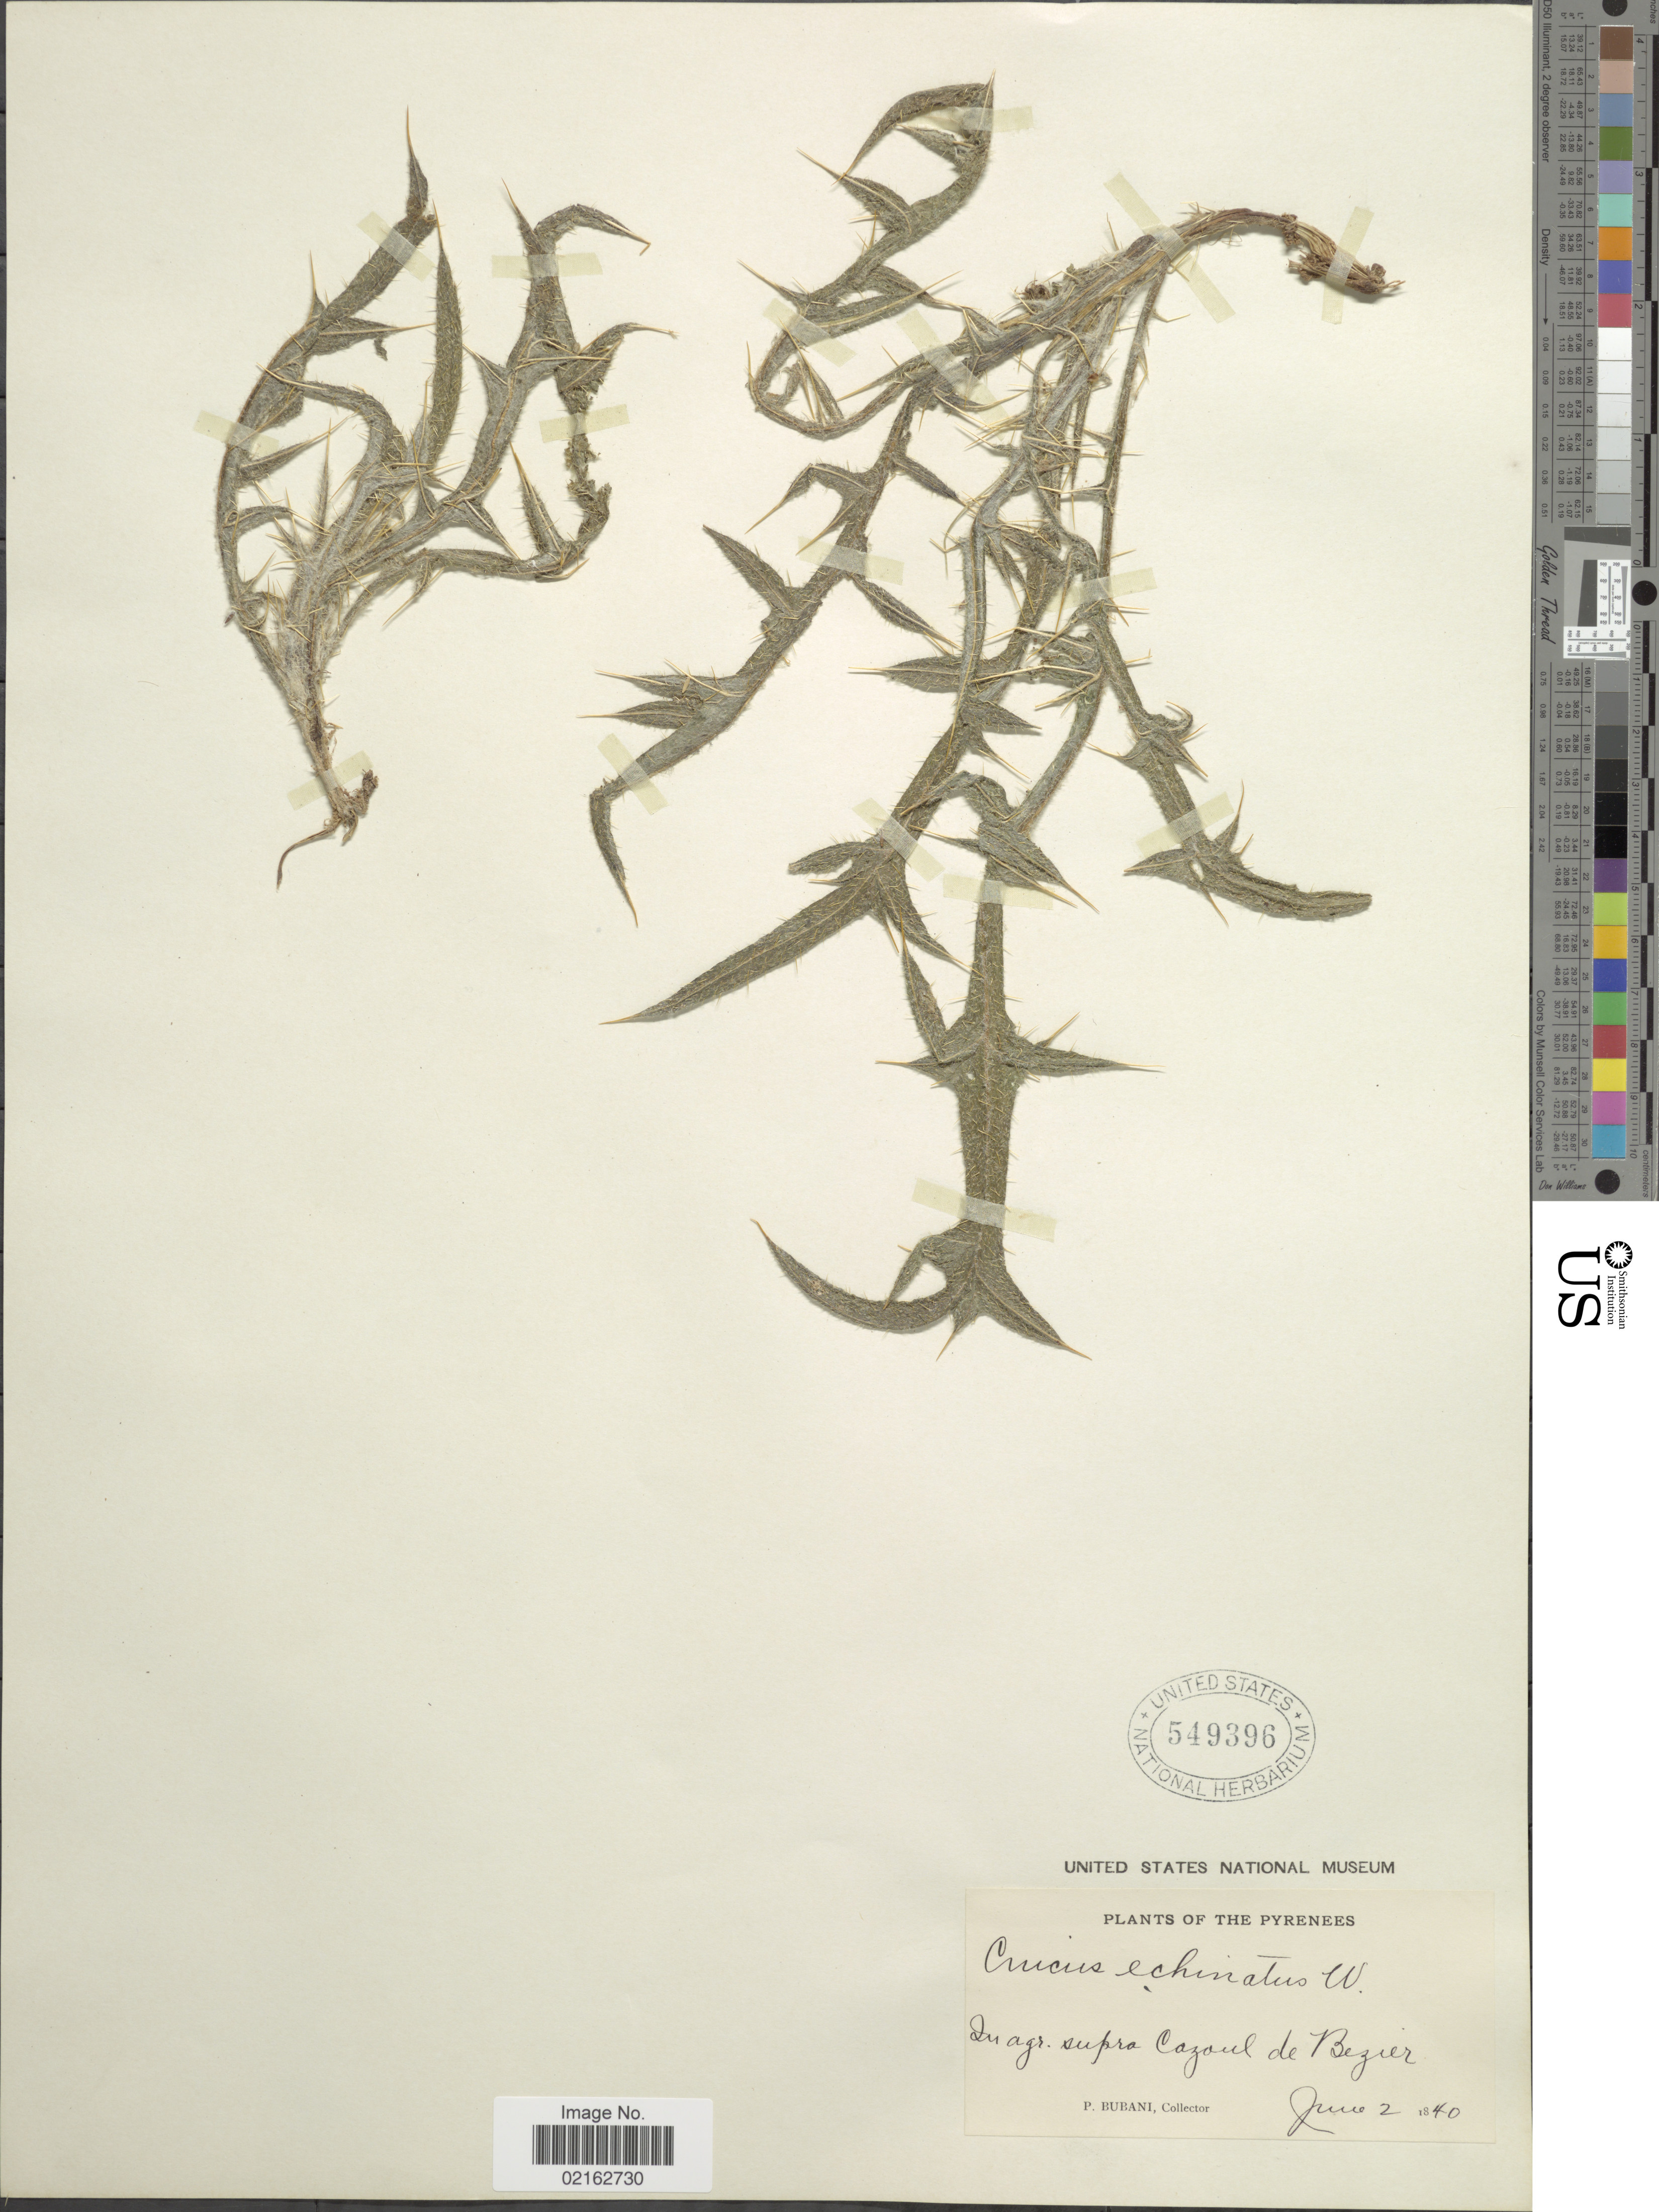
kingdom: Plantae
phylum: Tracheophyta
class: Magnoliopsida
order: Asterales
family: Asteraceae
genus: Cirsium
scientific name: Cirsium echinatum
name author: DC.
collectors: P. Bubani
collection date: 1840-06-02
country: France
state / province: Occitanie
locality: Pyrenees, agr. supra Cazoul de Bezier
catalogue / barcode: US 549396